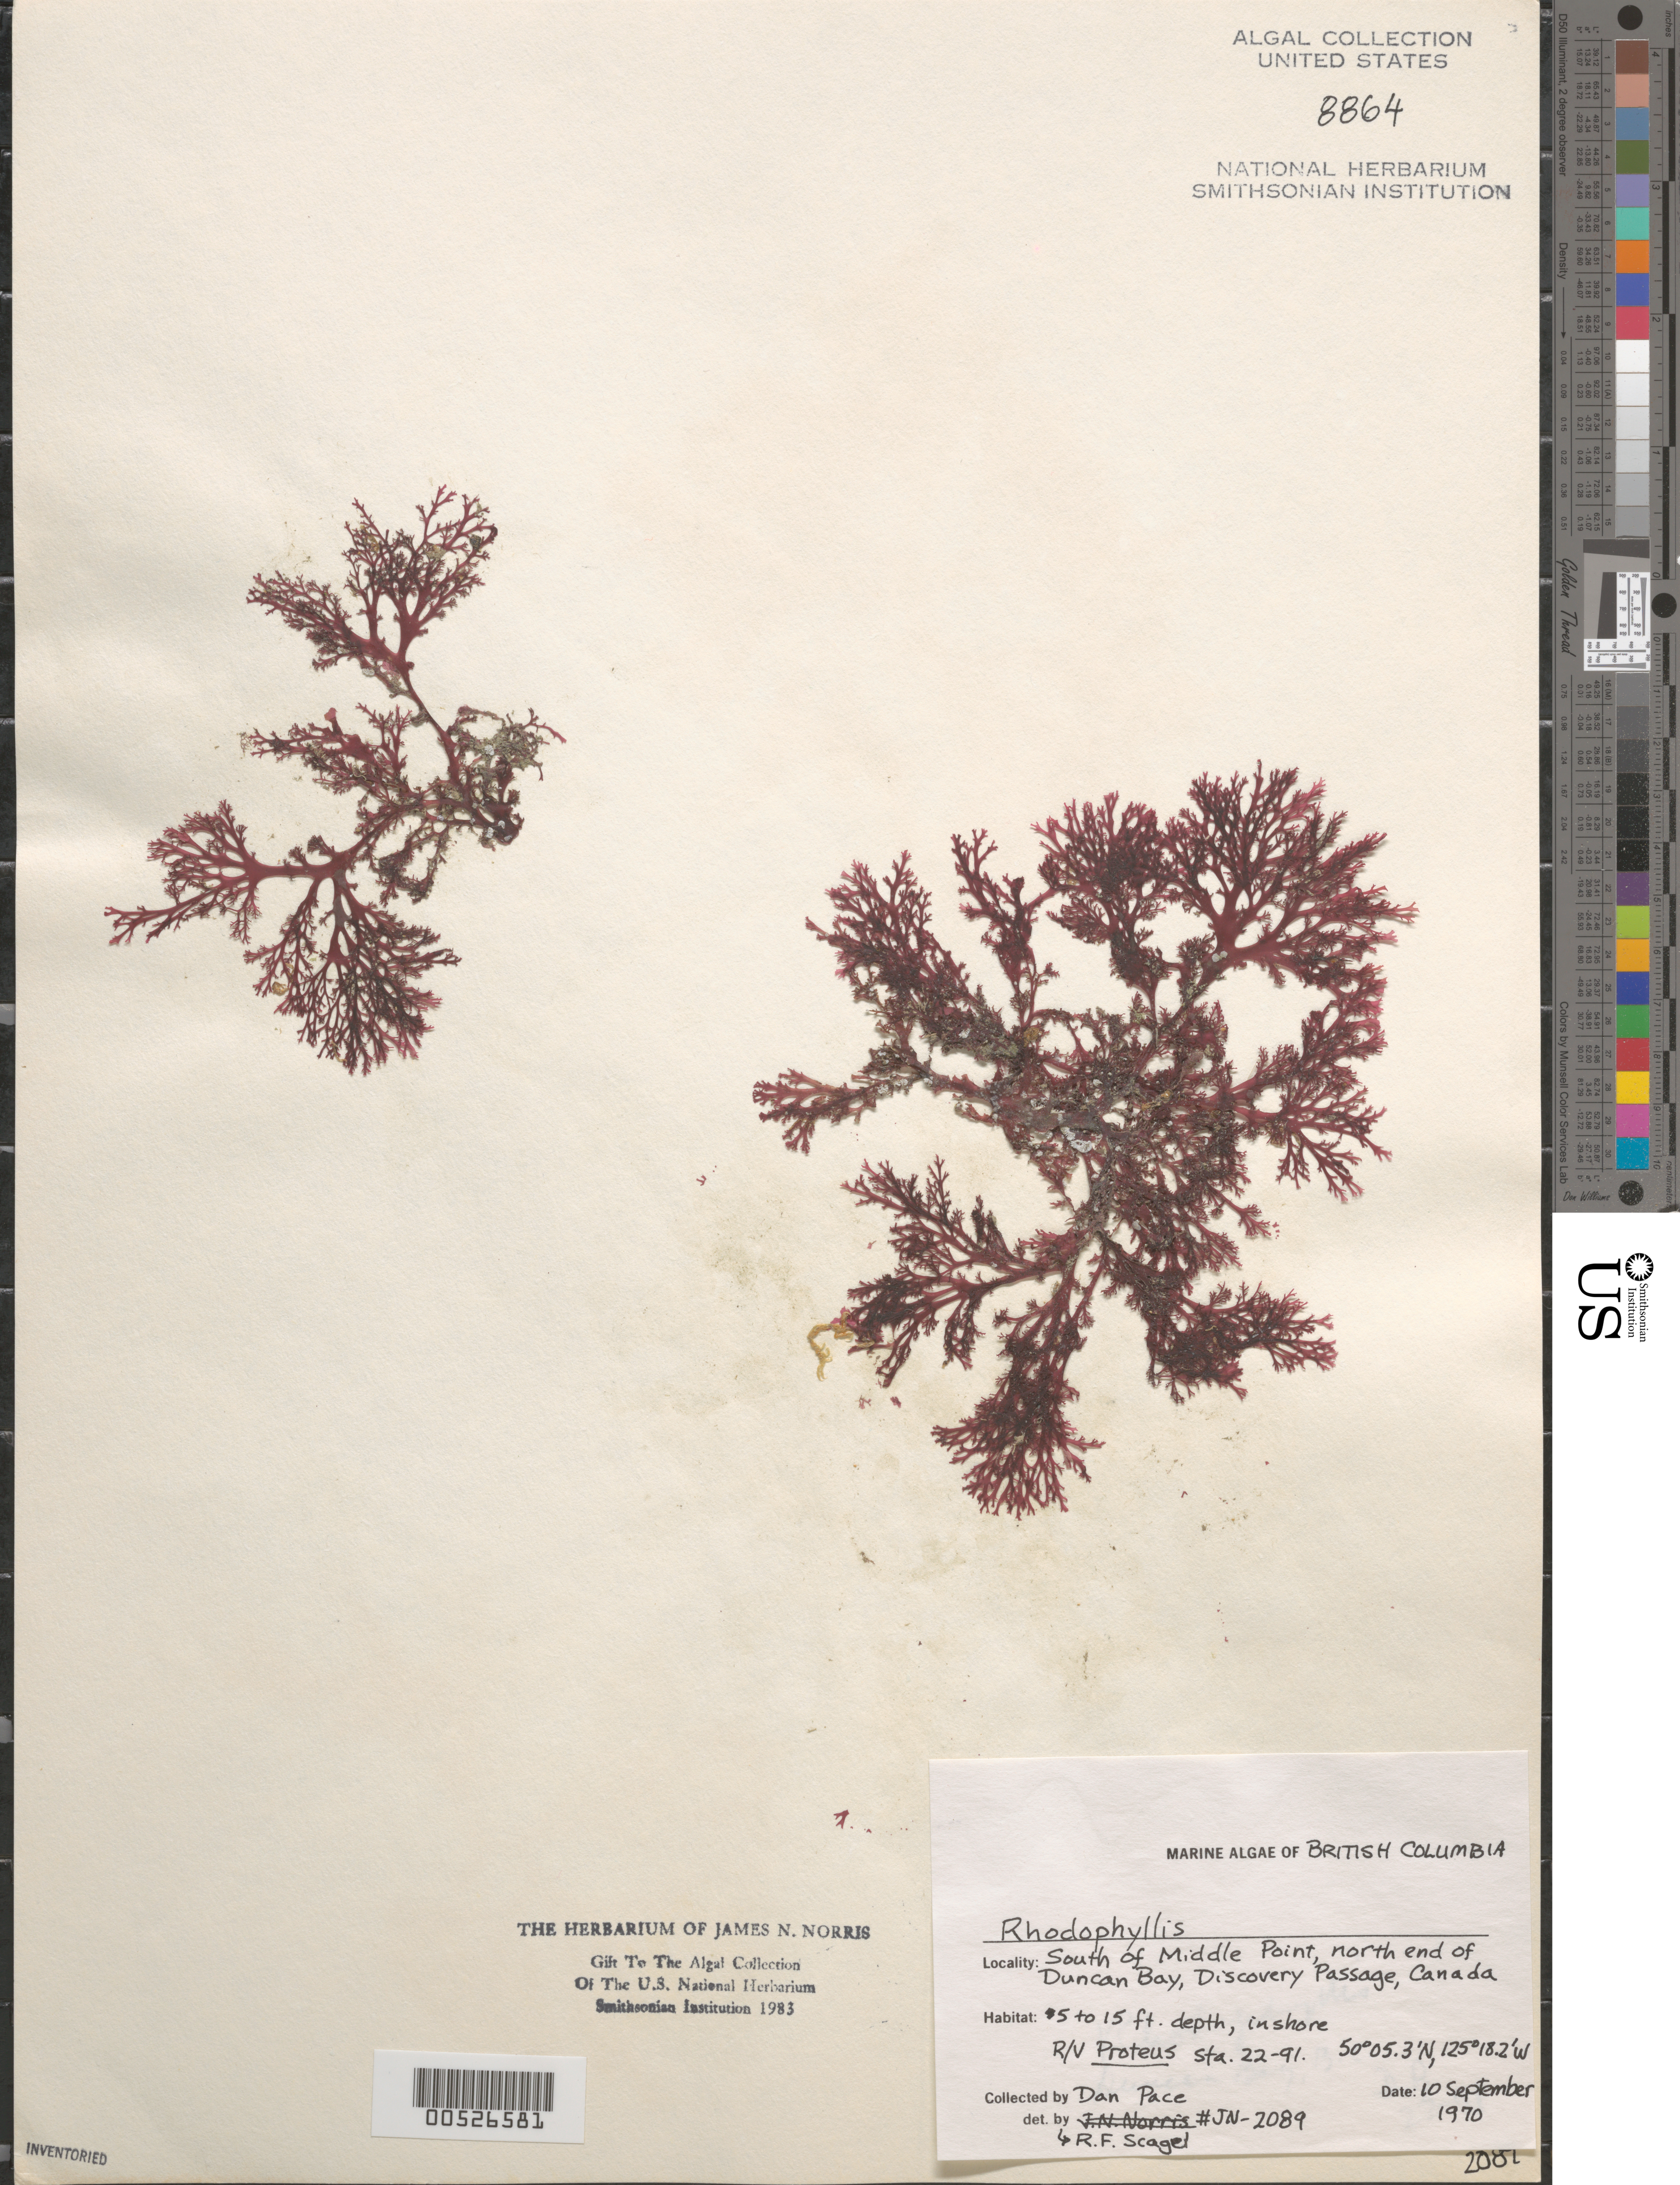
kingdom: Plantae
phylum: Rhodophyta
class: Florideophyceae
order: Gigartinales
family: Cystocloniaceae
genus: Rhodophyllis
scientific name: Rhodophyllis sp.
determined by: Scagel, R. F.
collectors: D. Pace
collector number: JN-2089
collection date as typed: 10 Sep 1970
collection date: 1970-09-10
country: Canada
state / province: British Columbia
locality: Duncan Bay south of Middle Point, Discovery Passage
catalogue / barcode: US 8864